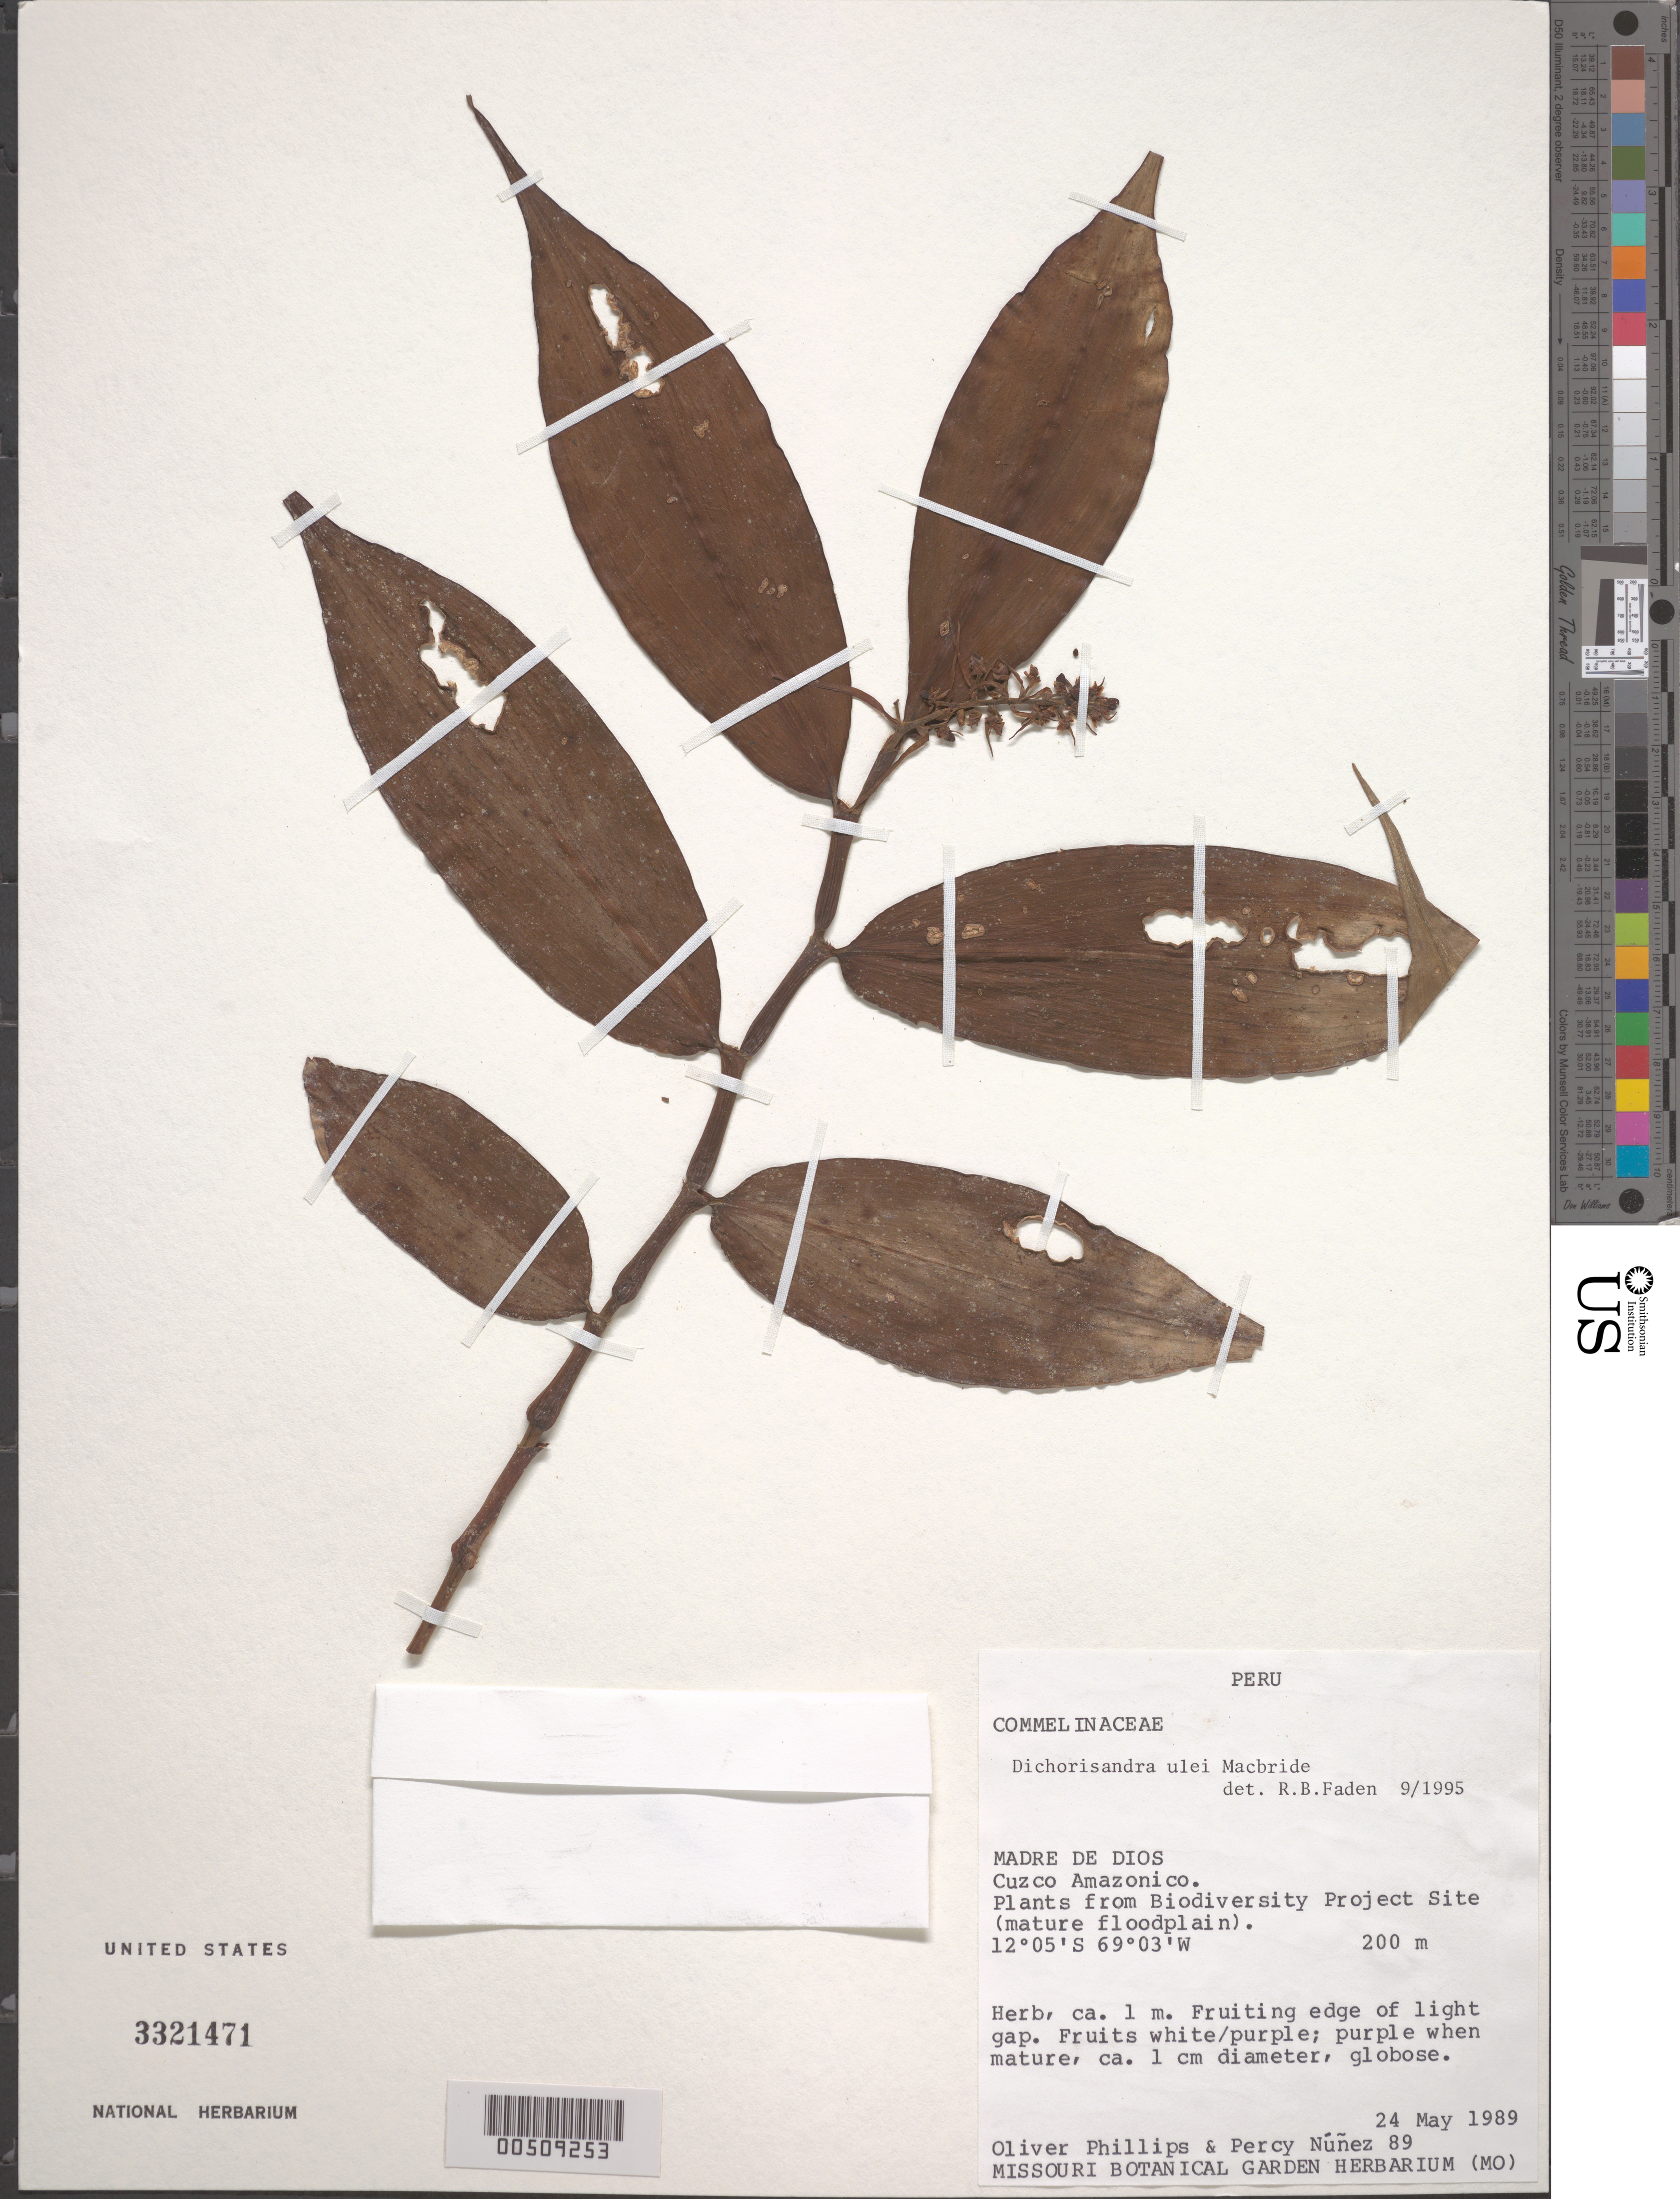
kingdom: Plantae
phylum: Tracheophyta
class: Liliopsida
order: Commelinales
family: Commelinaceae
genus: Dichorisandra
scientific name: Dichorisandra ulei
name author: J.F. Macbr.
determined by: Faden, Robert B., (US), Smithsonian Institution - National Museum of Natural History (UNITED STATES)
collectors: O. Phillips & P. Nuñez V.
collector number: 89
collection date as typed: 24 May 1989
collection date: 1989-05-24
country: Peru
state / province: Madre de Dios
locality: Biodivesity project site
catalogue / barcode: US 3321471